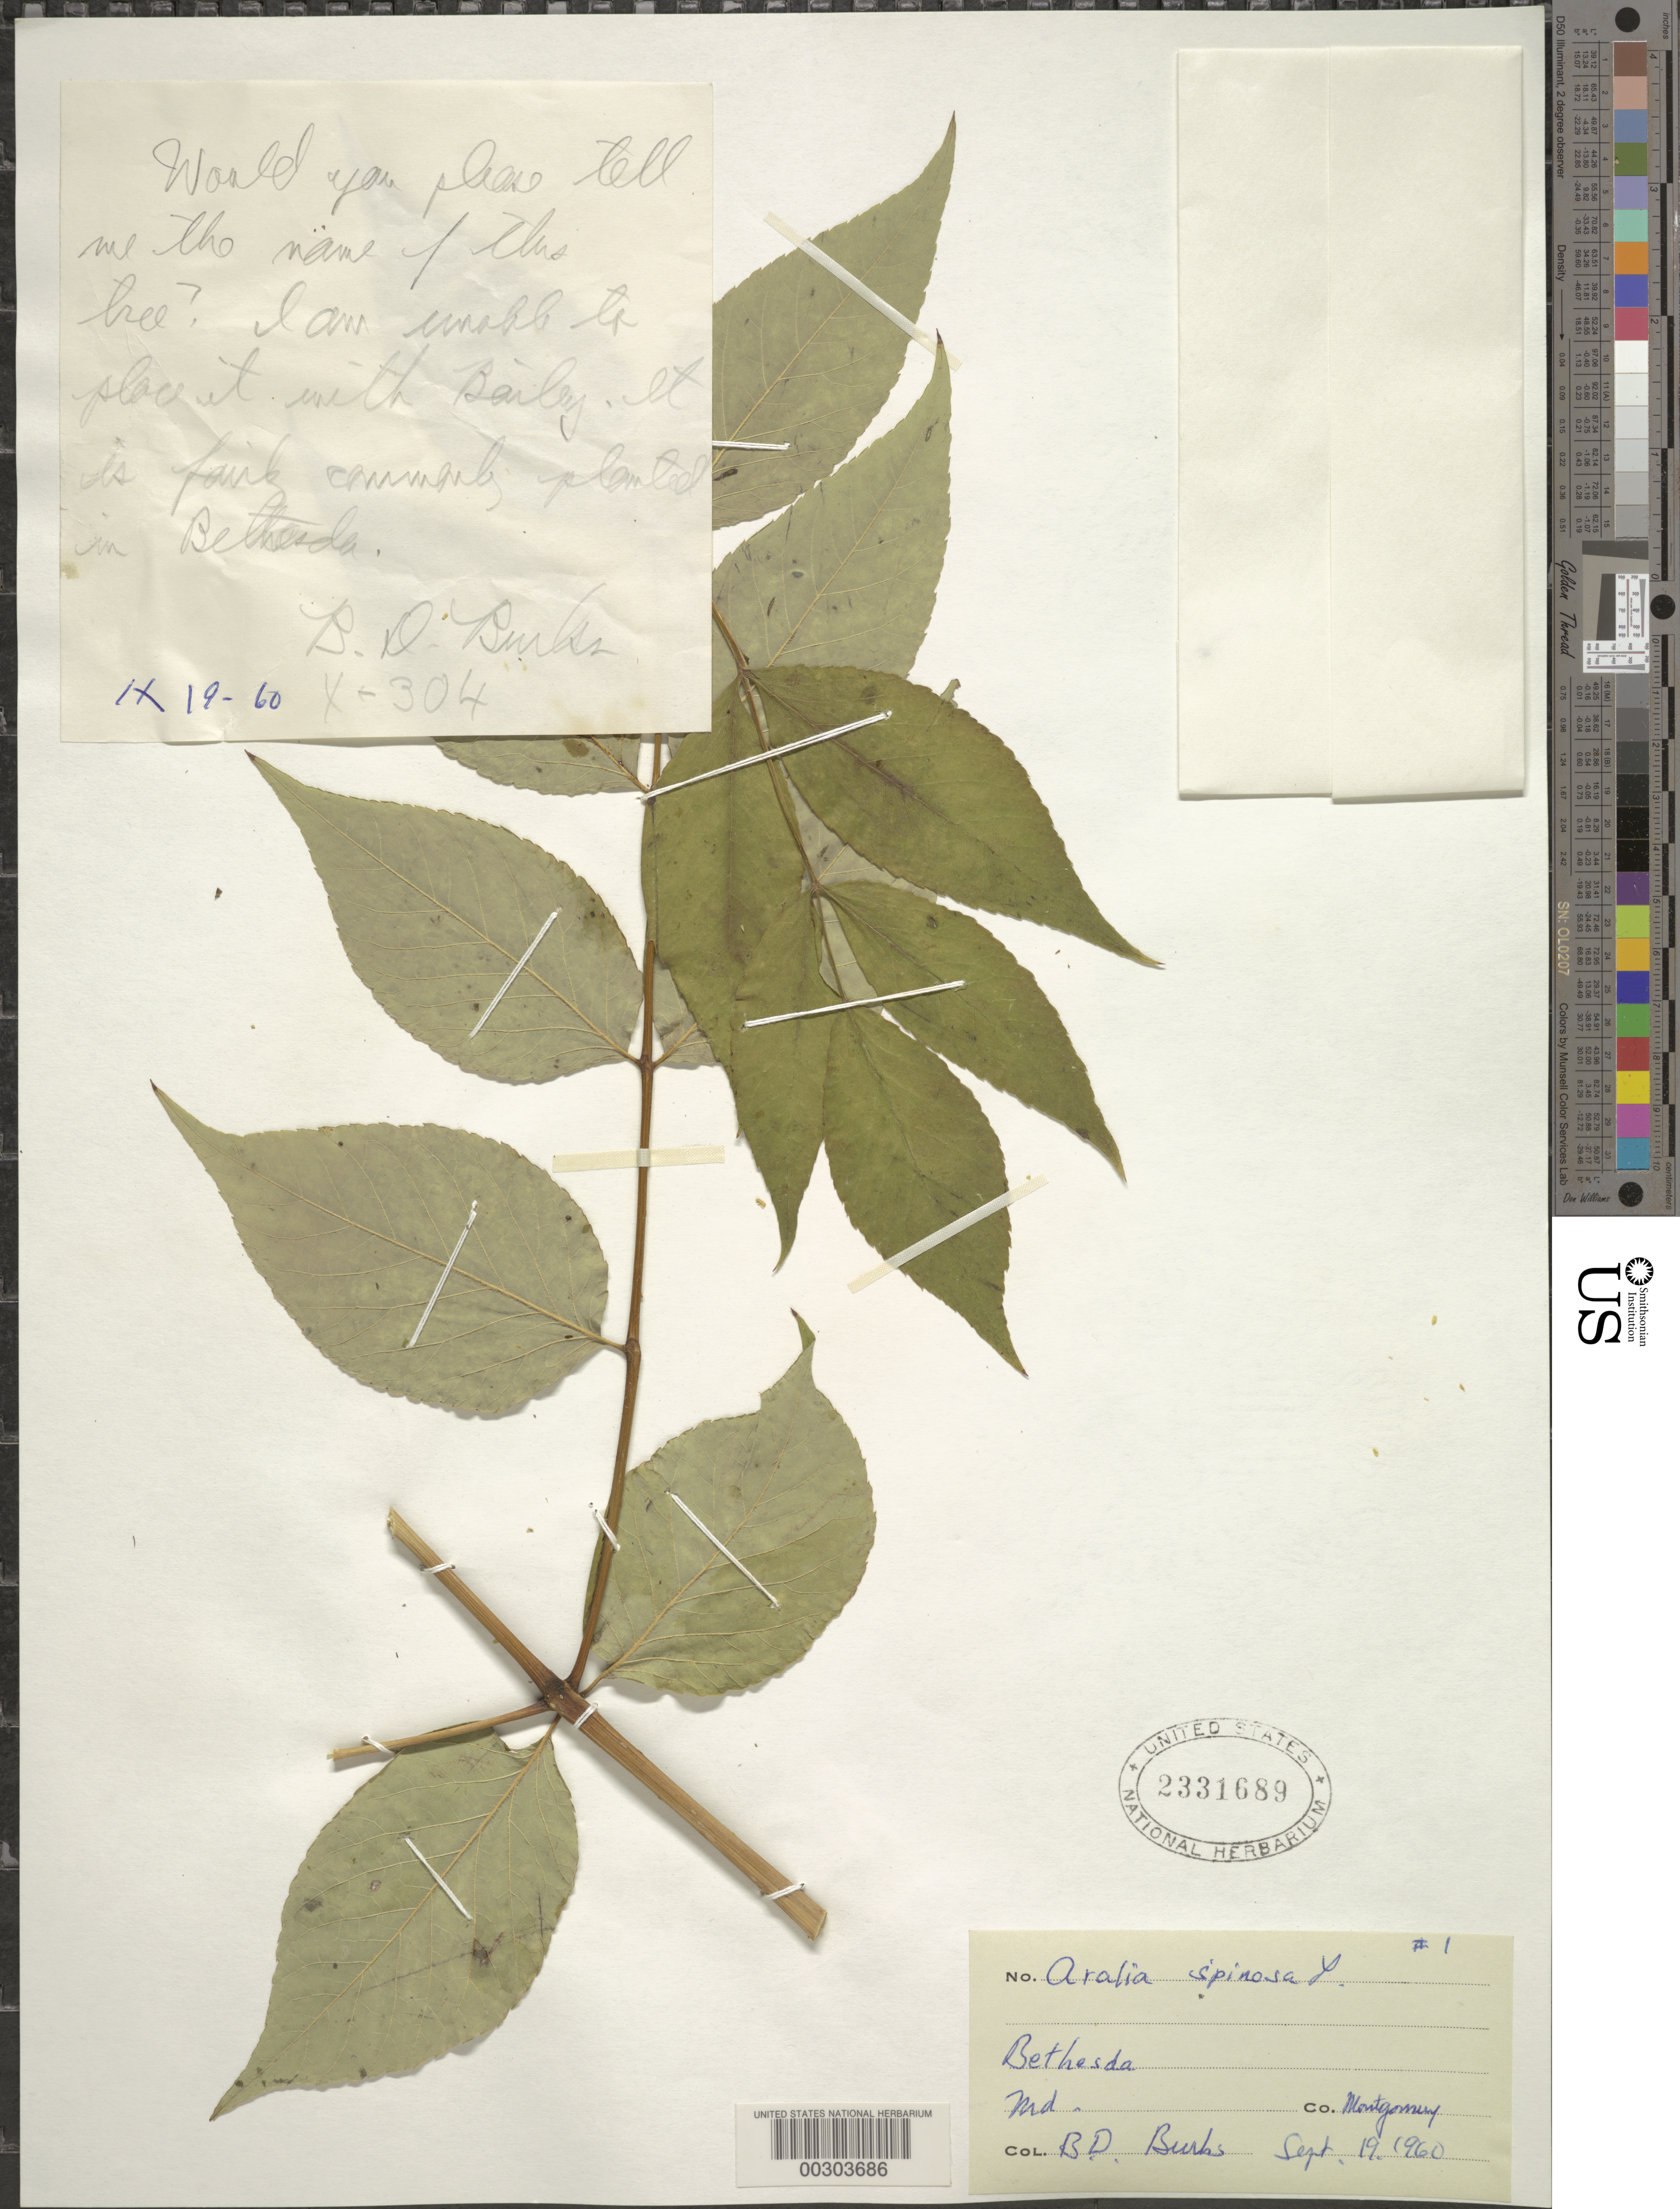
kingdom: Plantae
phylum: Tracheophyta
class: Magnoliopsida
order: Apiales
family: Araliaceae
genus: Aralia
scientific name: Aralia spinosa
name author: L.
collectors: B. Burks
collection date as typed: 19 Sep 1960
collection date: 1960-09-19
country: United States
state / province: Maryland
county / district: Montgomery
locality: Bethesda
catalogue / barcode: US 2331689